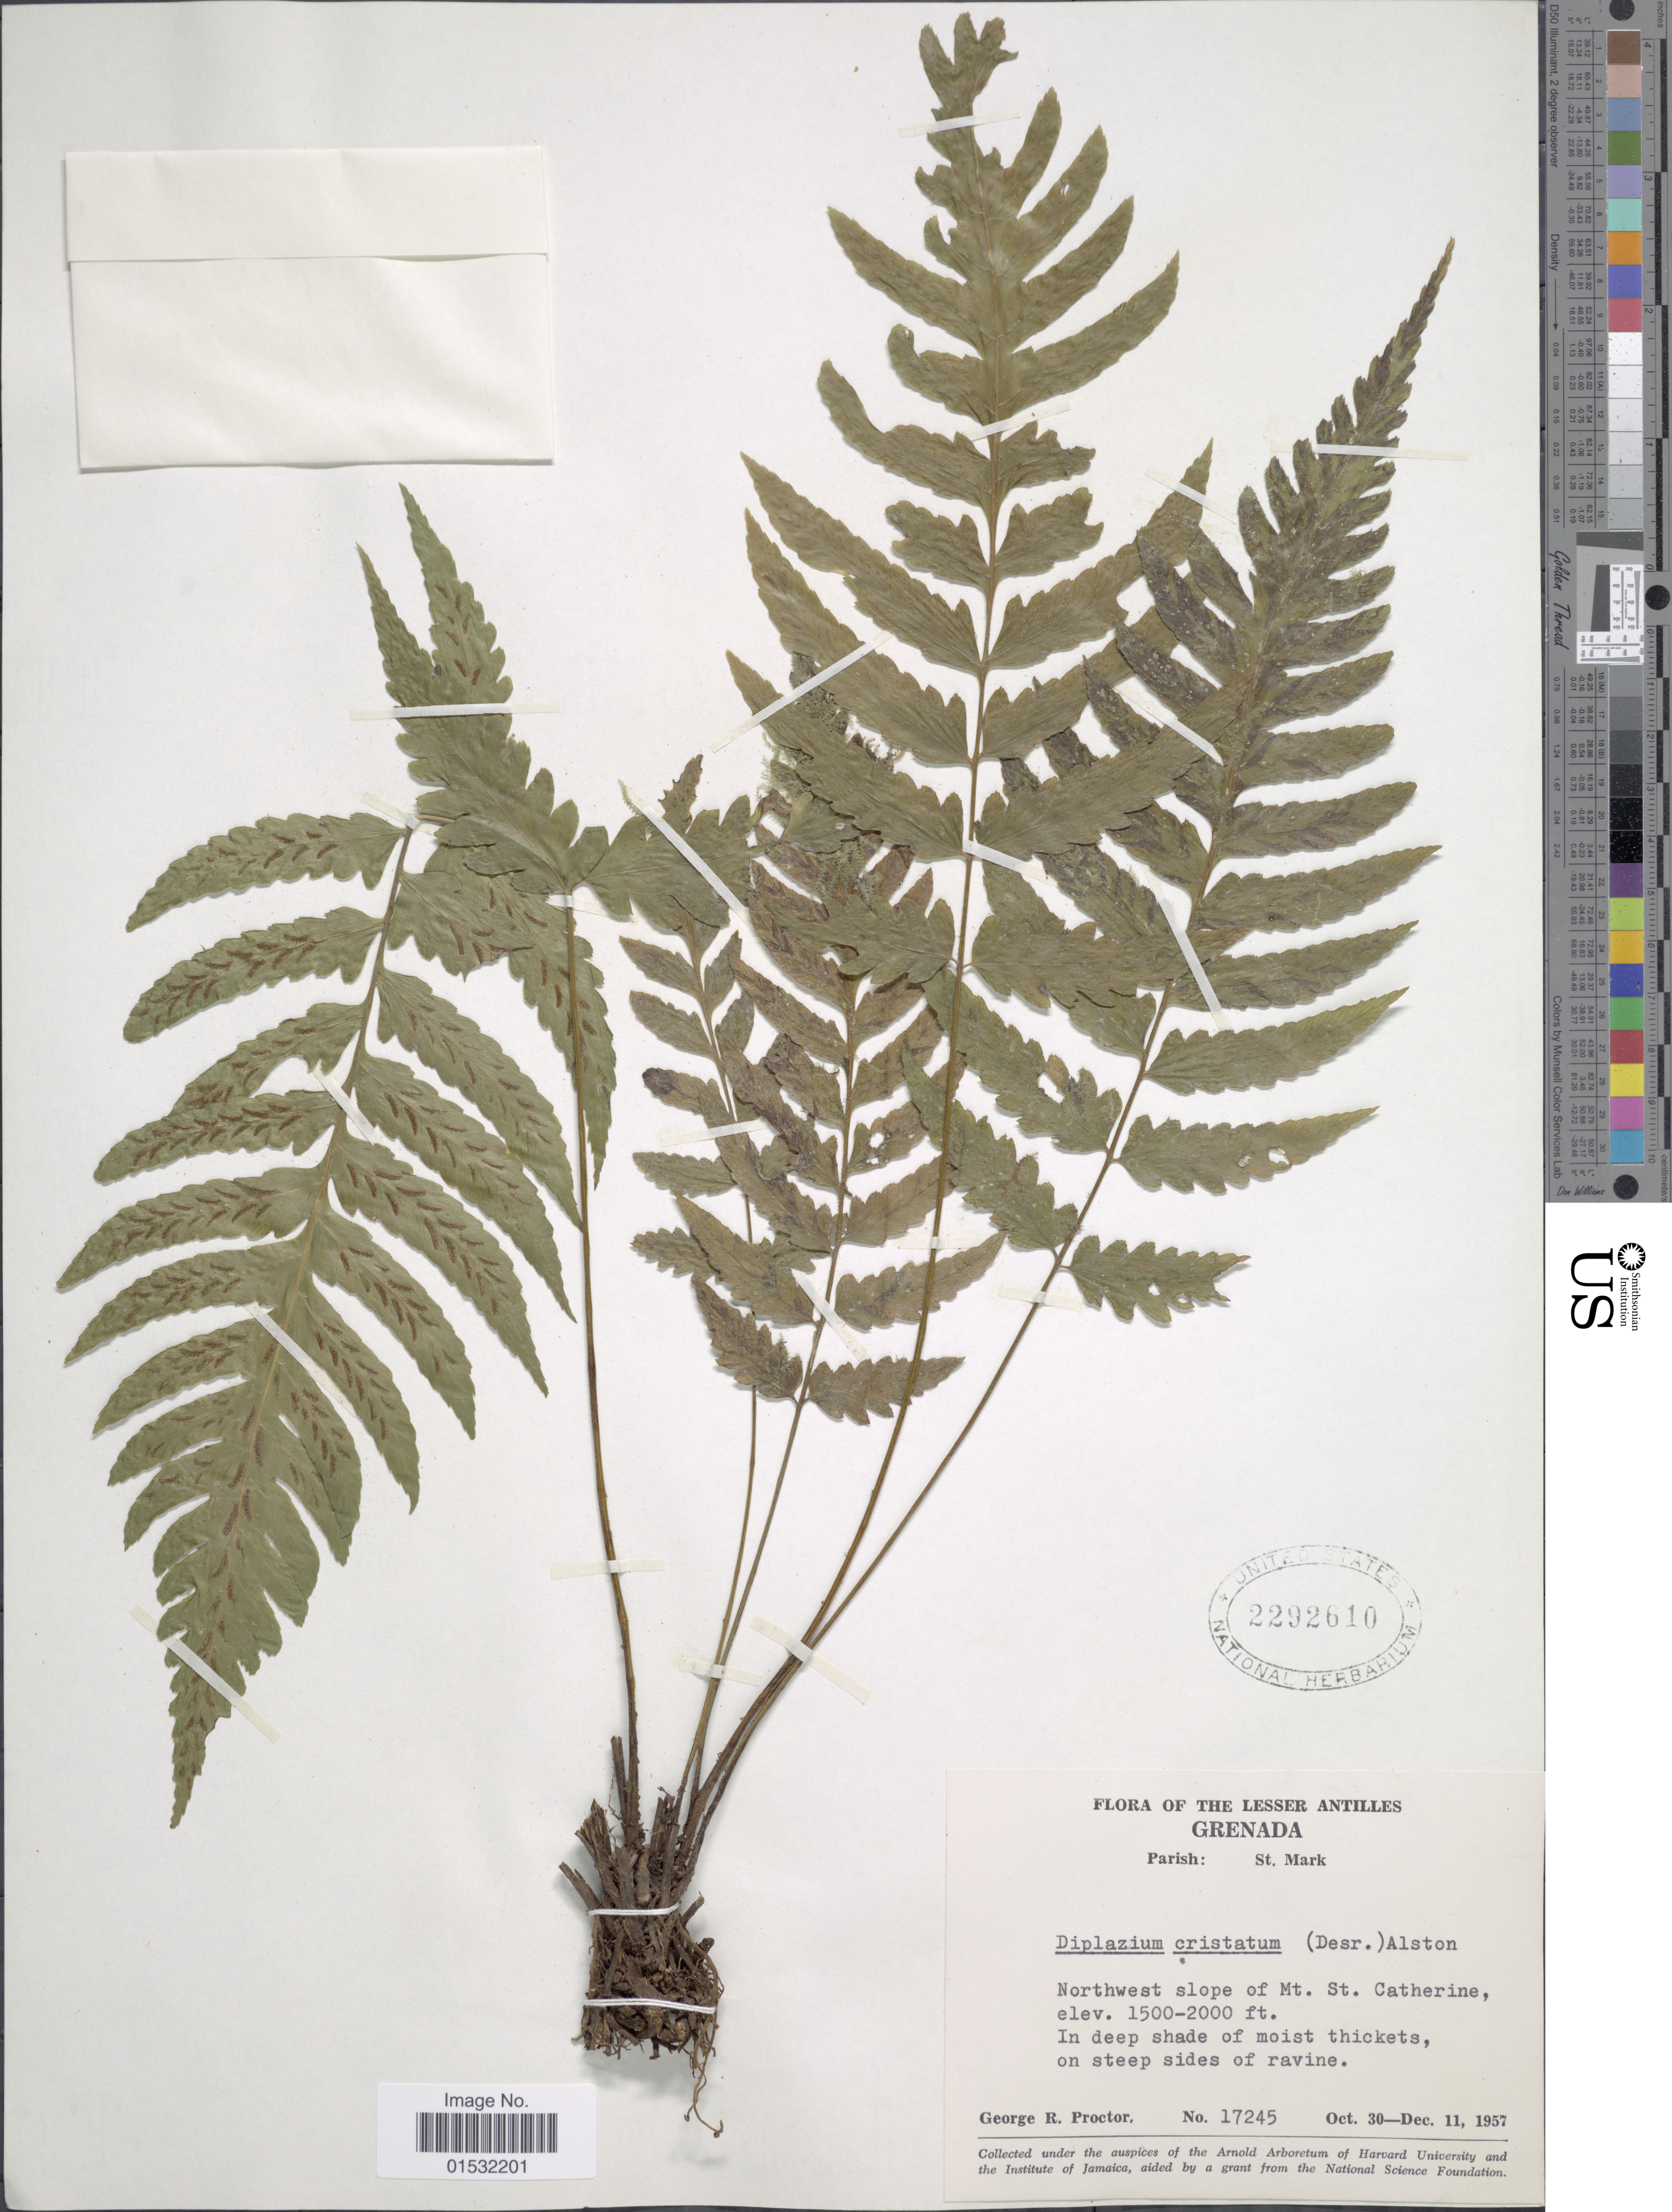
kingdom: Plantae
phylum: Tracheophyta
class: Polypodiopsida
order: Polypodiales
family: Athyriaceae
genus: Diplazium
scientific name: Diplazium cristatum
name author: (Desr.) Alston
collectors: G. R. Proctor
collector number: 17245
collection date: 1957-10-30/1957-12-11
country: Grenada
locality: The Lesser Antilles. Parish: St. Mark. Northwest slope of Mt. St. Catherine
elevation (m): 457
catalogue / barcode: US 2292610